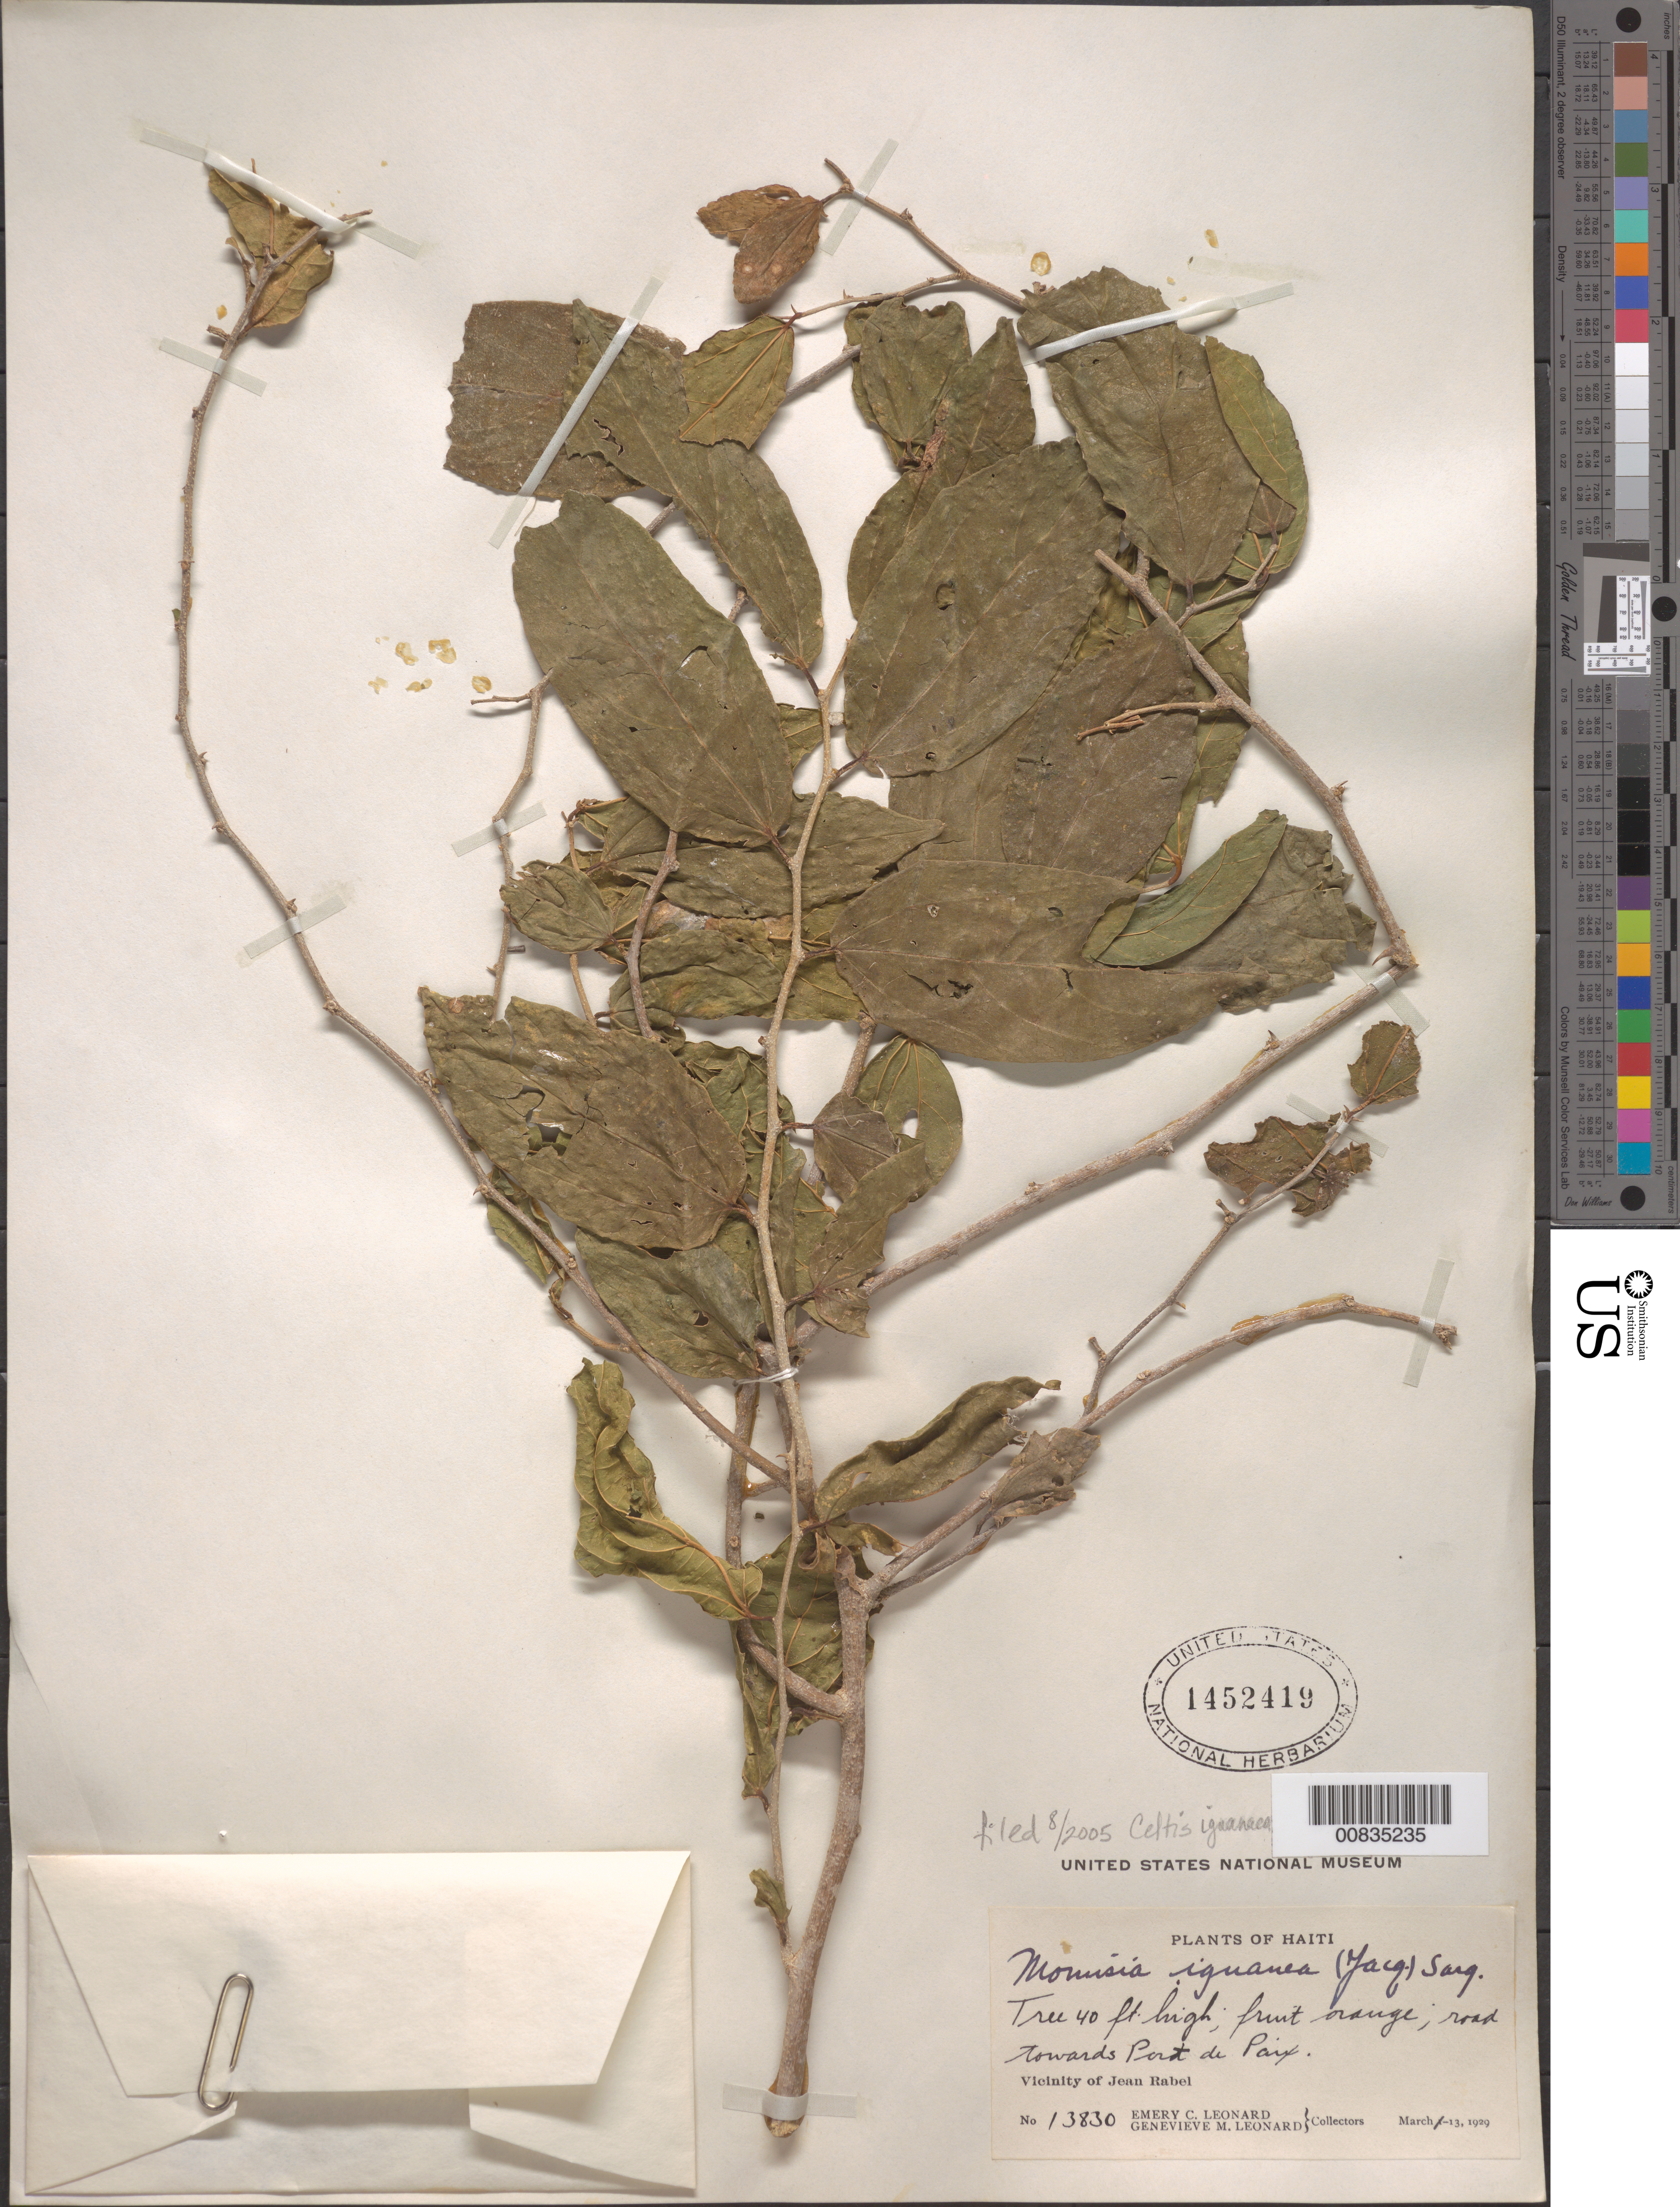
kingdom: Plantae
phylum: Tracheophyta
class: Magnoliopsida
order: Rosales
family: Cannabaceae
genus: Celtis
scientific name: Celtis iguanaea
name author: (Jacq.) Sarg.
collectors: E. C. Leonard & G. M. Leonard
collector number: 13830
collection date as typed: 13 Mar 1929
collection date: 1929-03-13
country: Haiti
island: Hispaniola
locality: Vicinity of Jean Rabel. Road toward Port de Paix.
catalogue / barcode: US 1452419